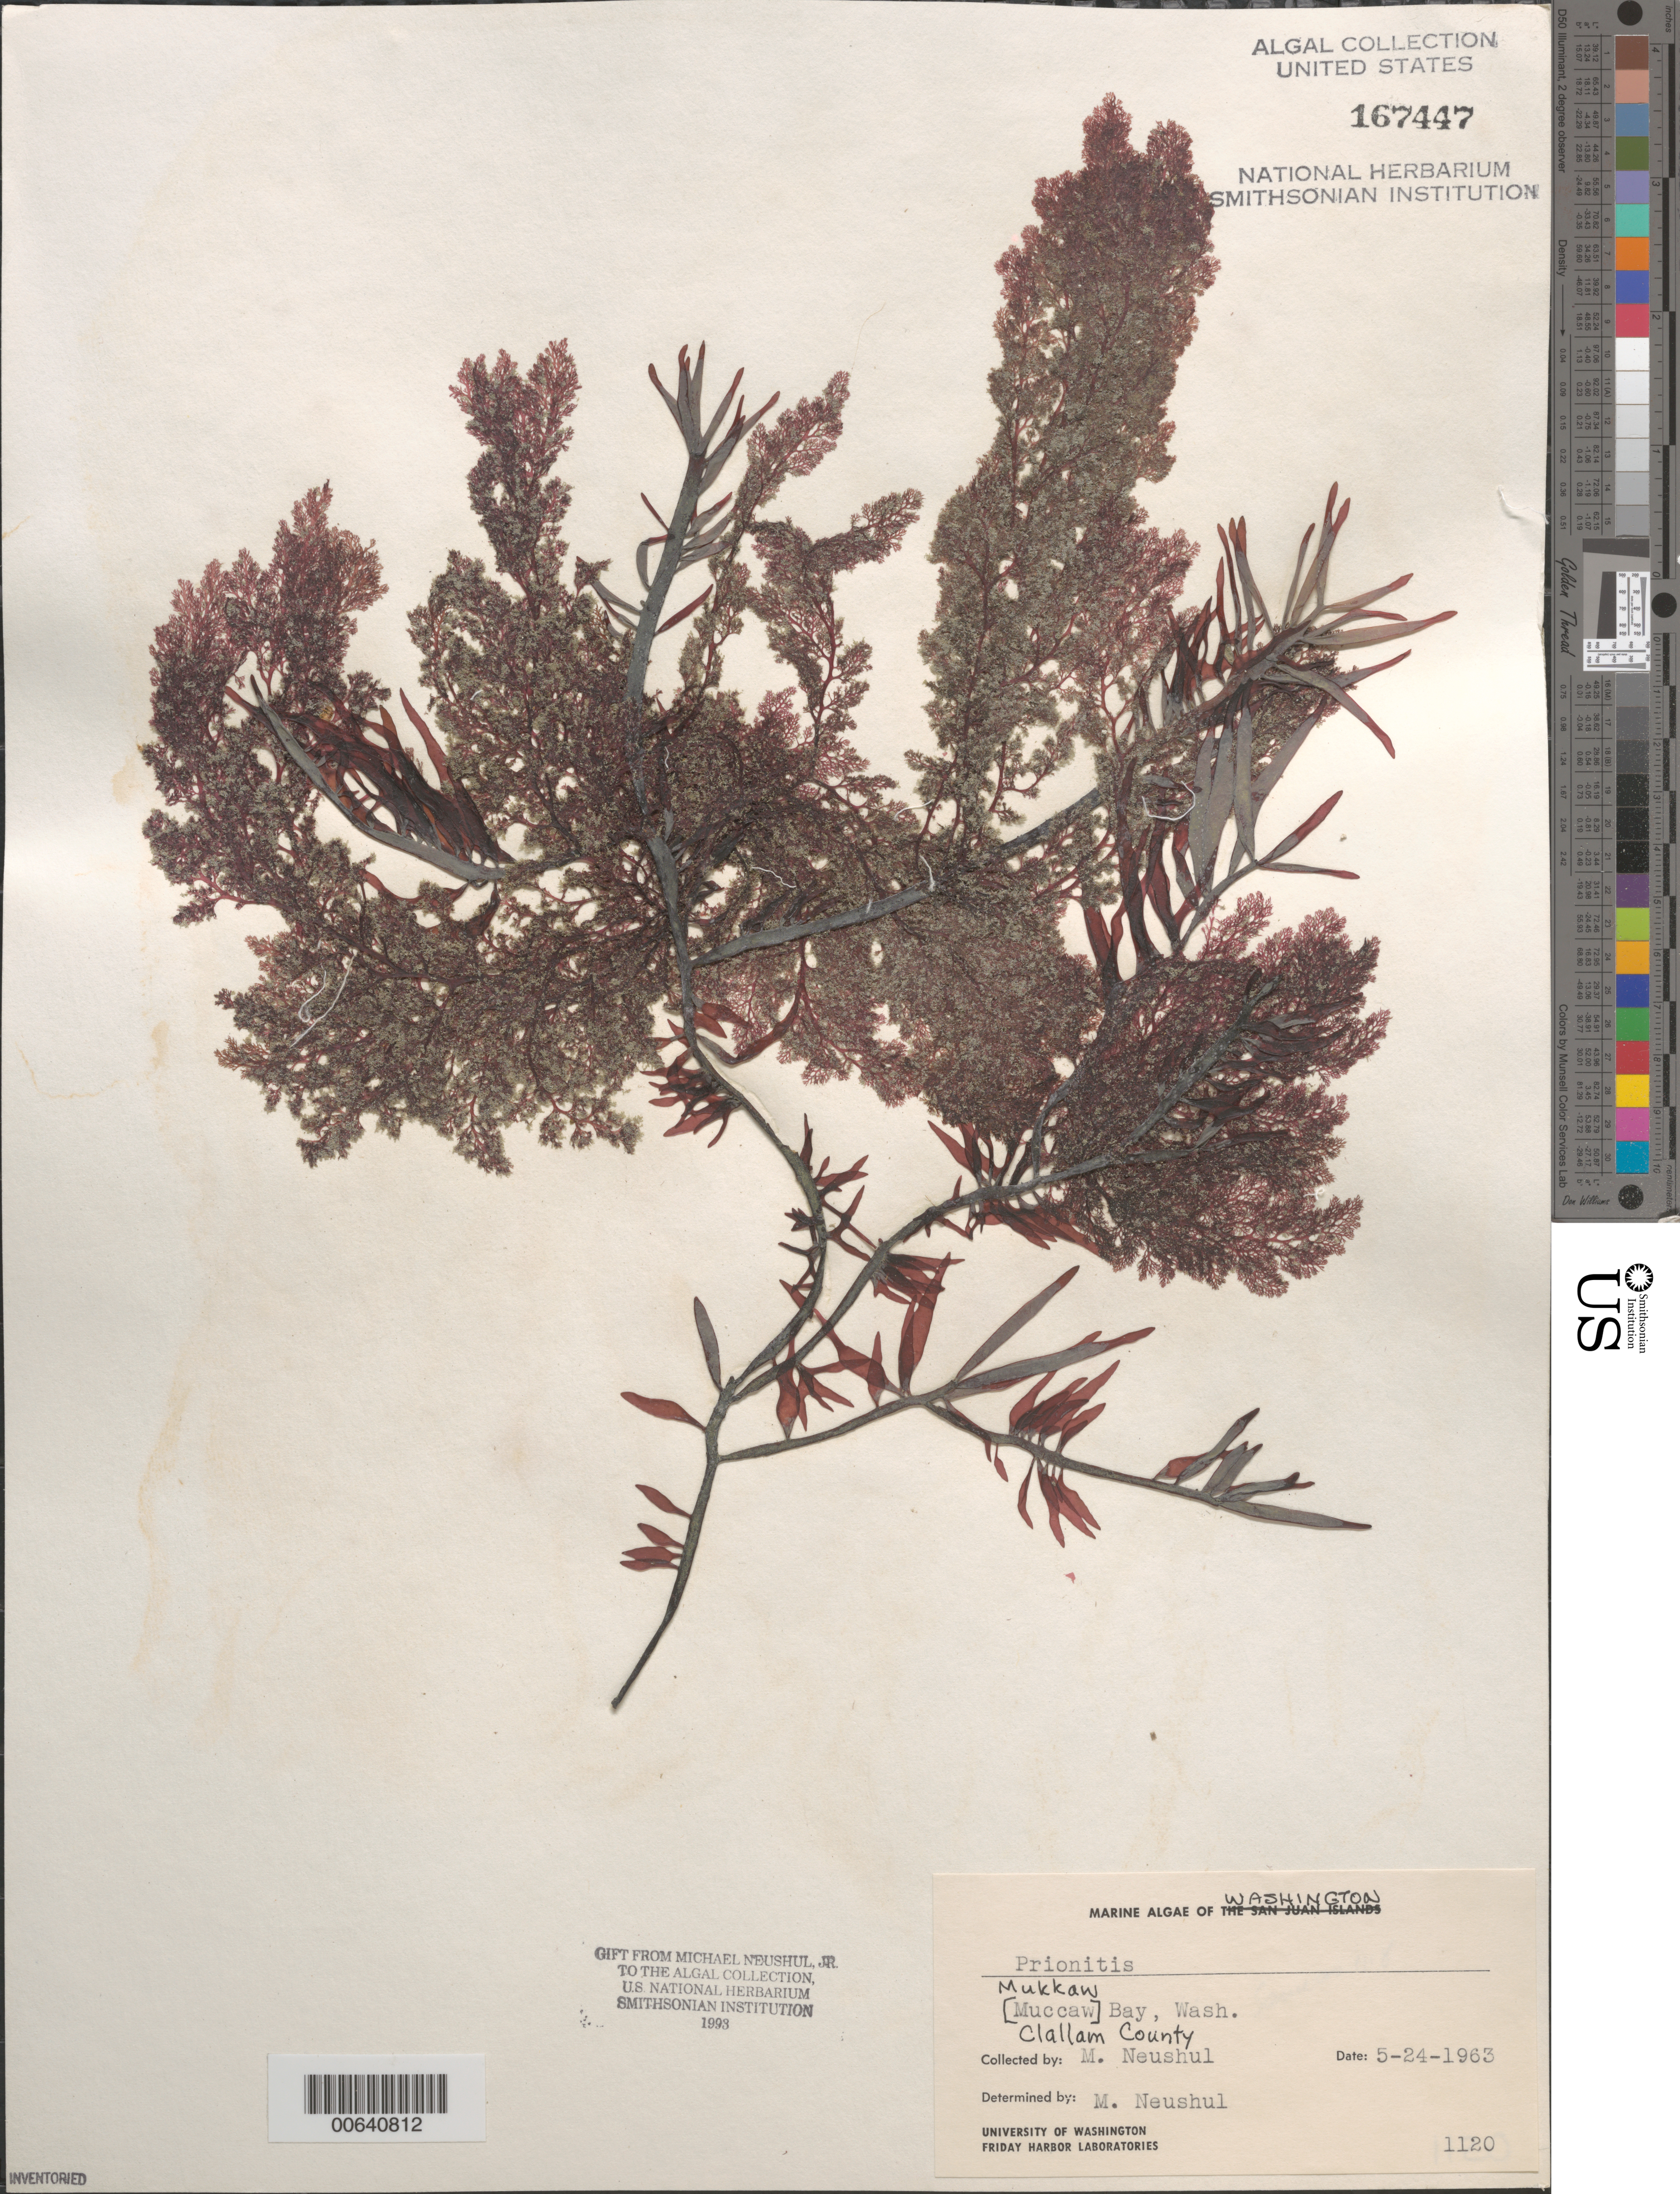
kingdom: Plantae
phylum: Rhodophyta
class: Florideophyceae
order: Cryptonemiales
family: Cryptonemiaceae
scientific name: Prionitis sp.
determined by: Neushul, M.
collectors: M. Neushul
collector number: Neushul 1120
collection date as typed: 24 May 1963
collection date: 1963-05-24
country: United States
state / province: Washington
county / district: Clallam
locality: Mukkaw Bay (Muccaw Bay)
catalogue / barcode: US 167447